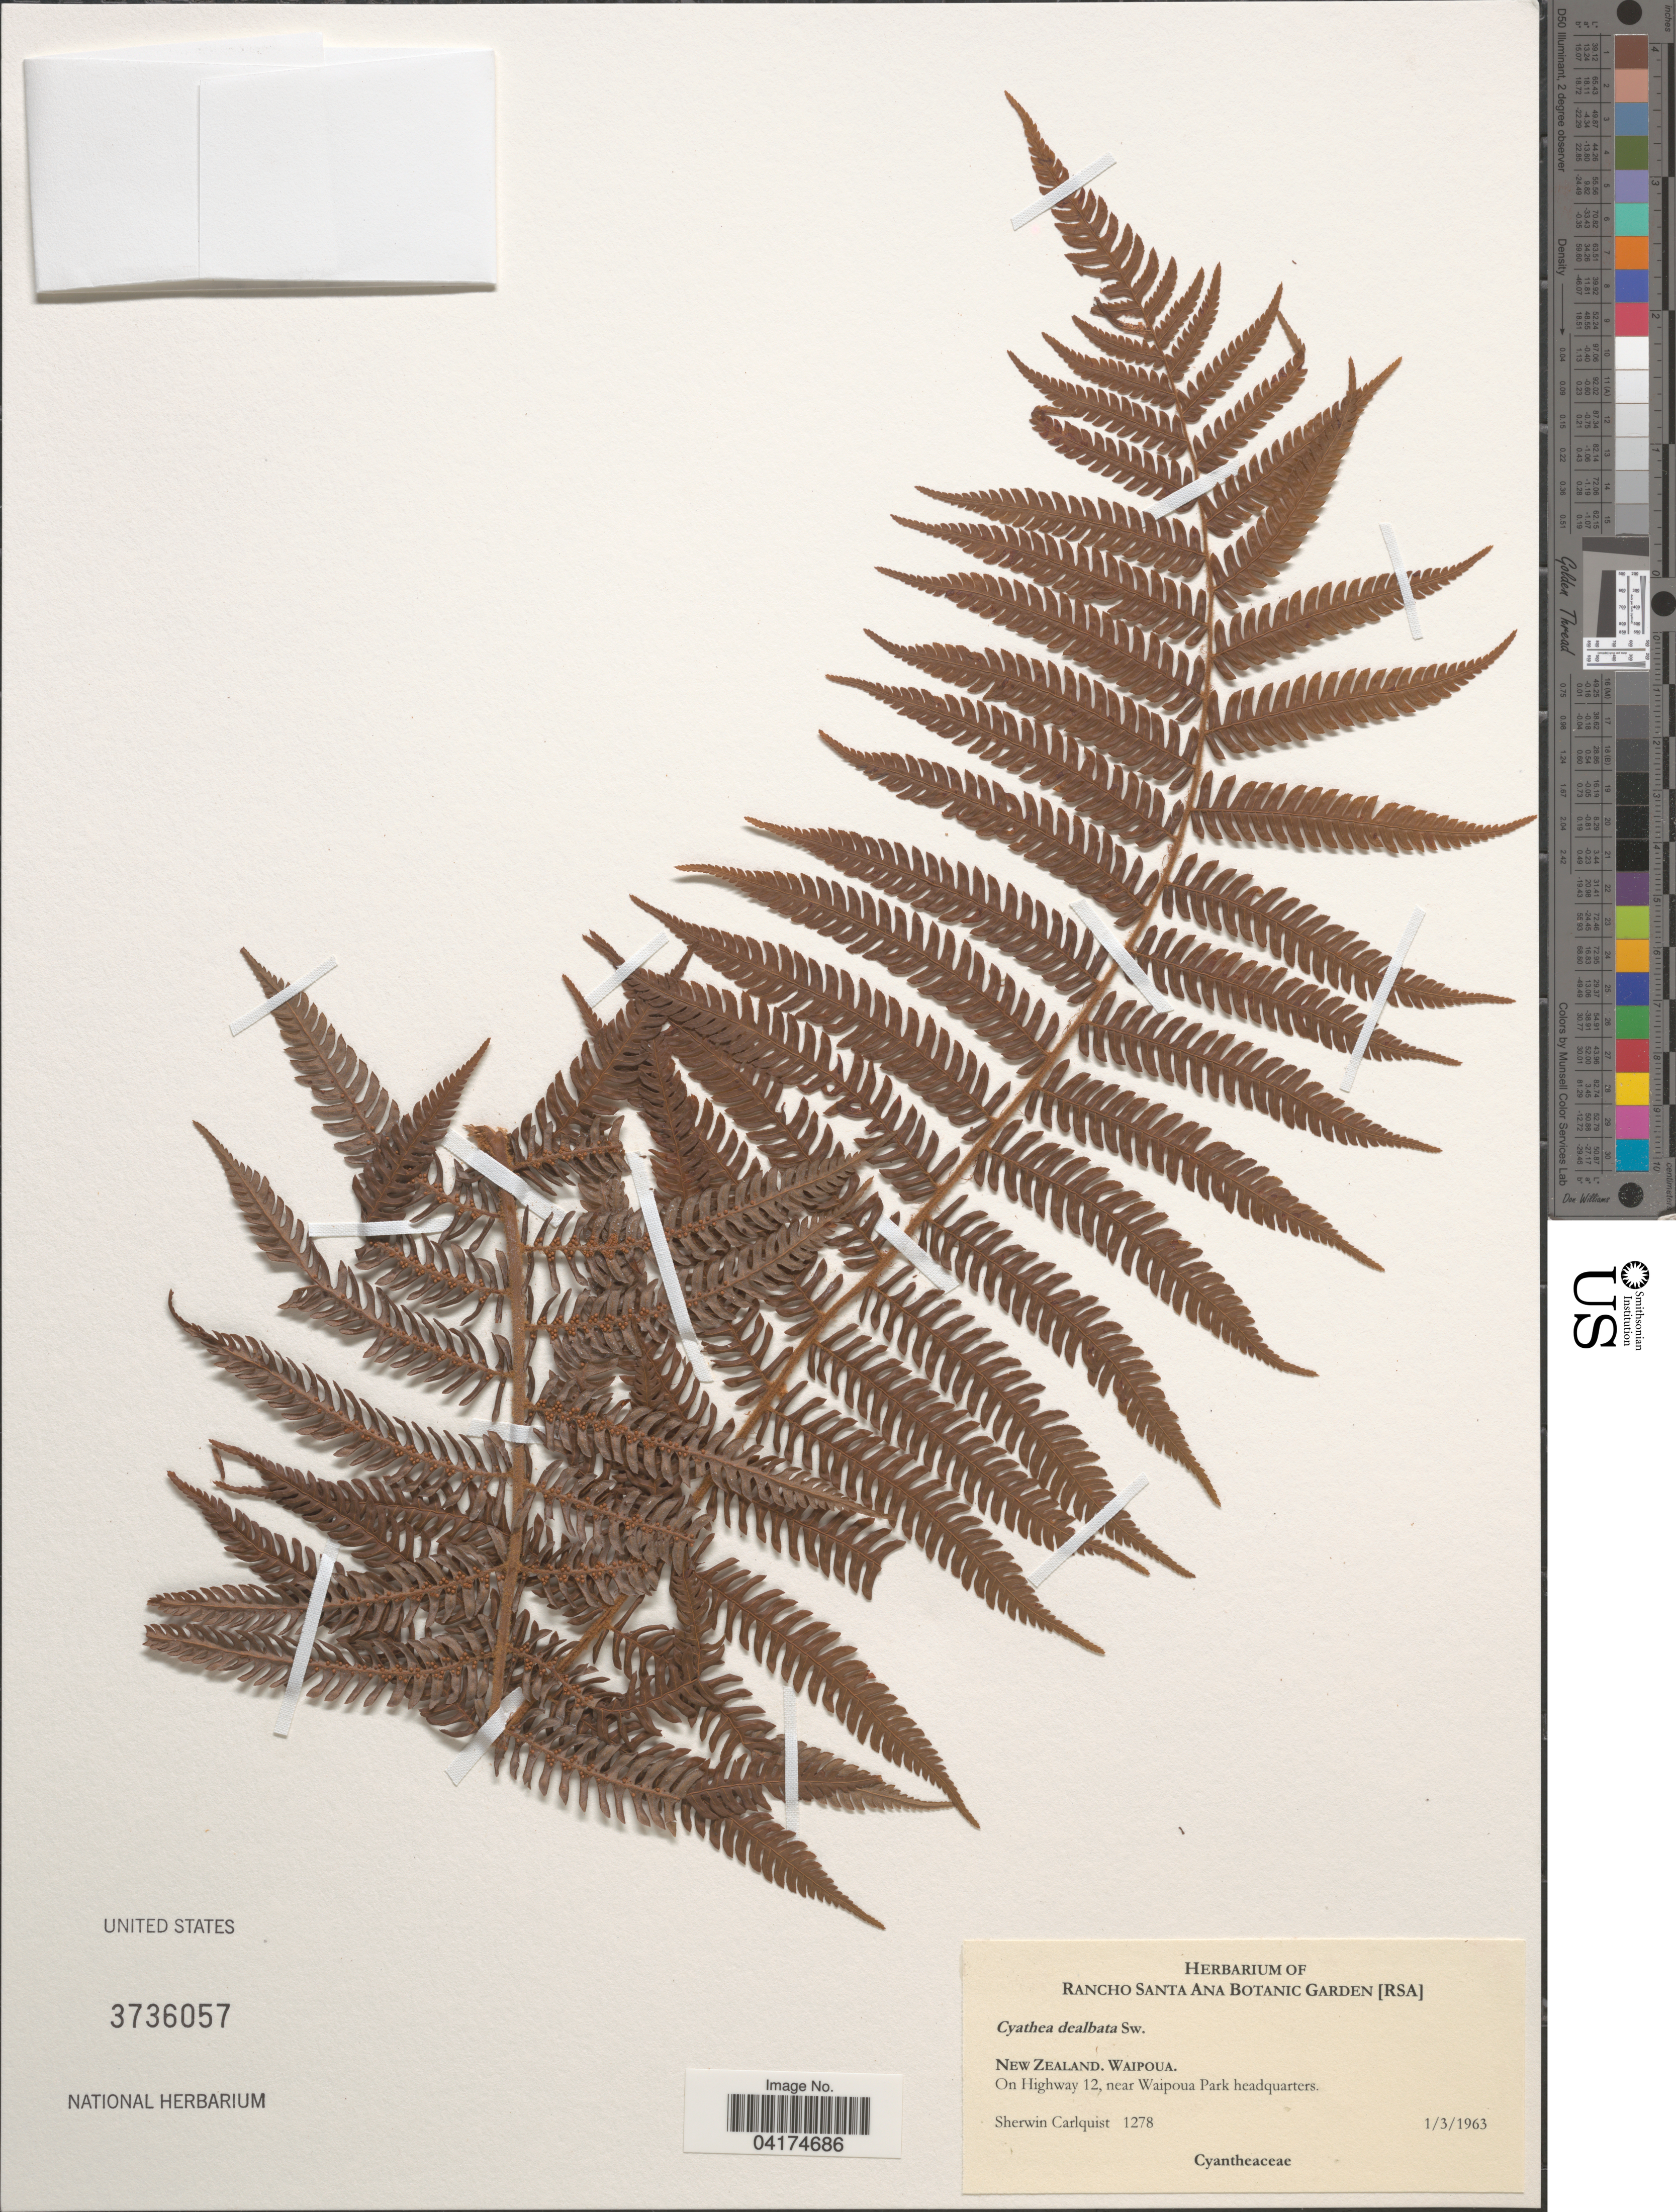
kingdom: Plantae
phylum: Tracheophyta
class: Polypodiopsida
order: Cyatheales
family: Cyatheaceae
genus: Cyathea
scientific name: Cyathea dealbata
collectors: S. Carlquist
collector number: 1278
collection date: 1963-03-01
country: New Zealand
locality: Waipoua. On Highway 12, near Waipoua Park headquarters.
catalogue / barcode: US 3736057